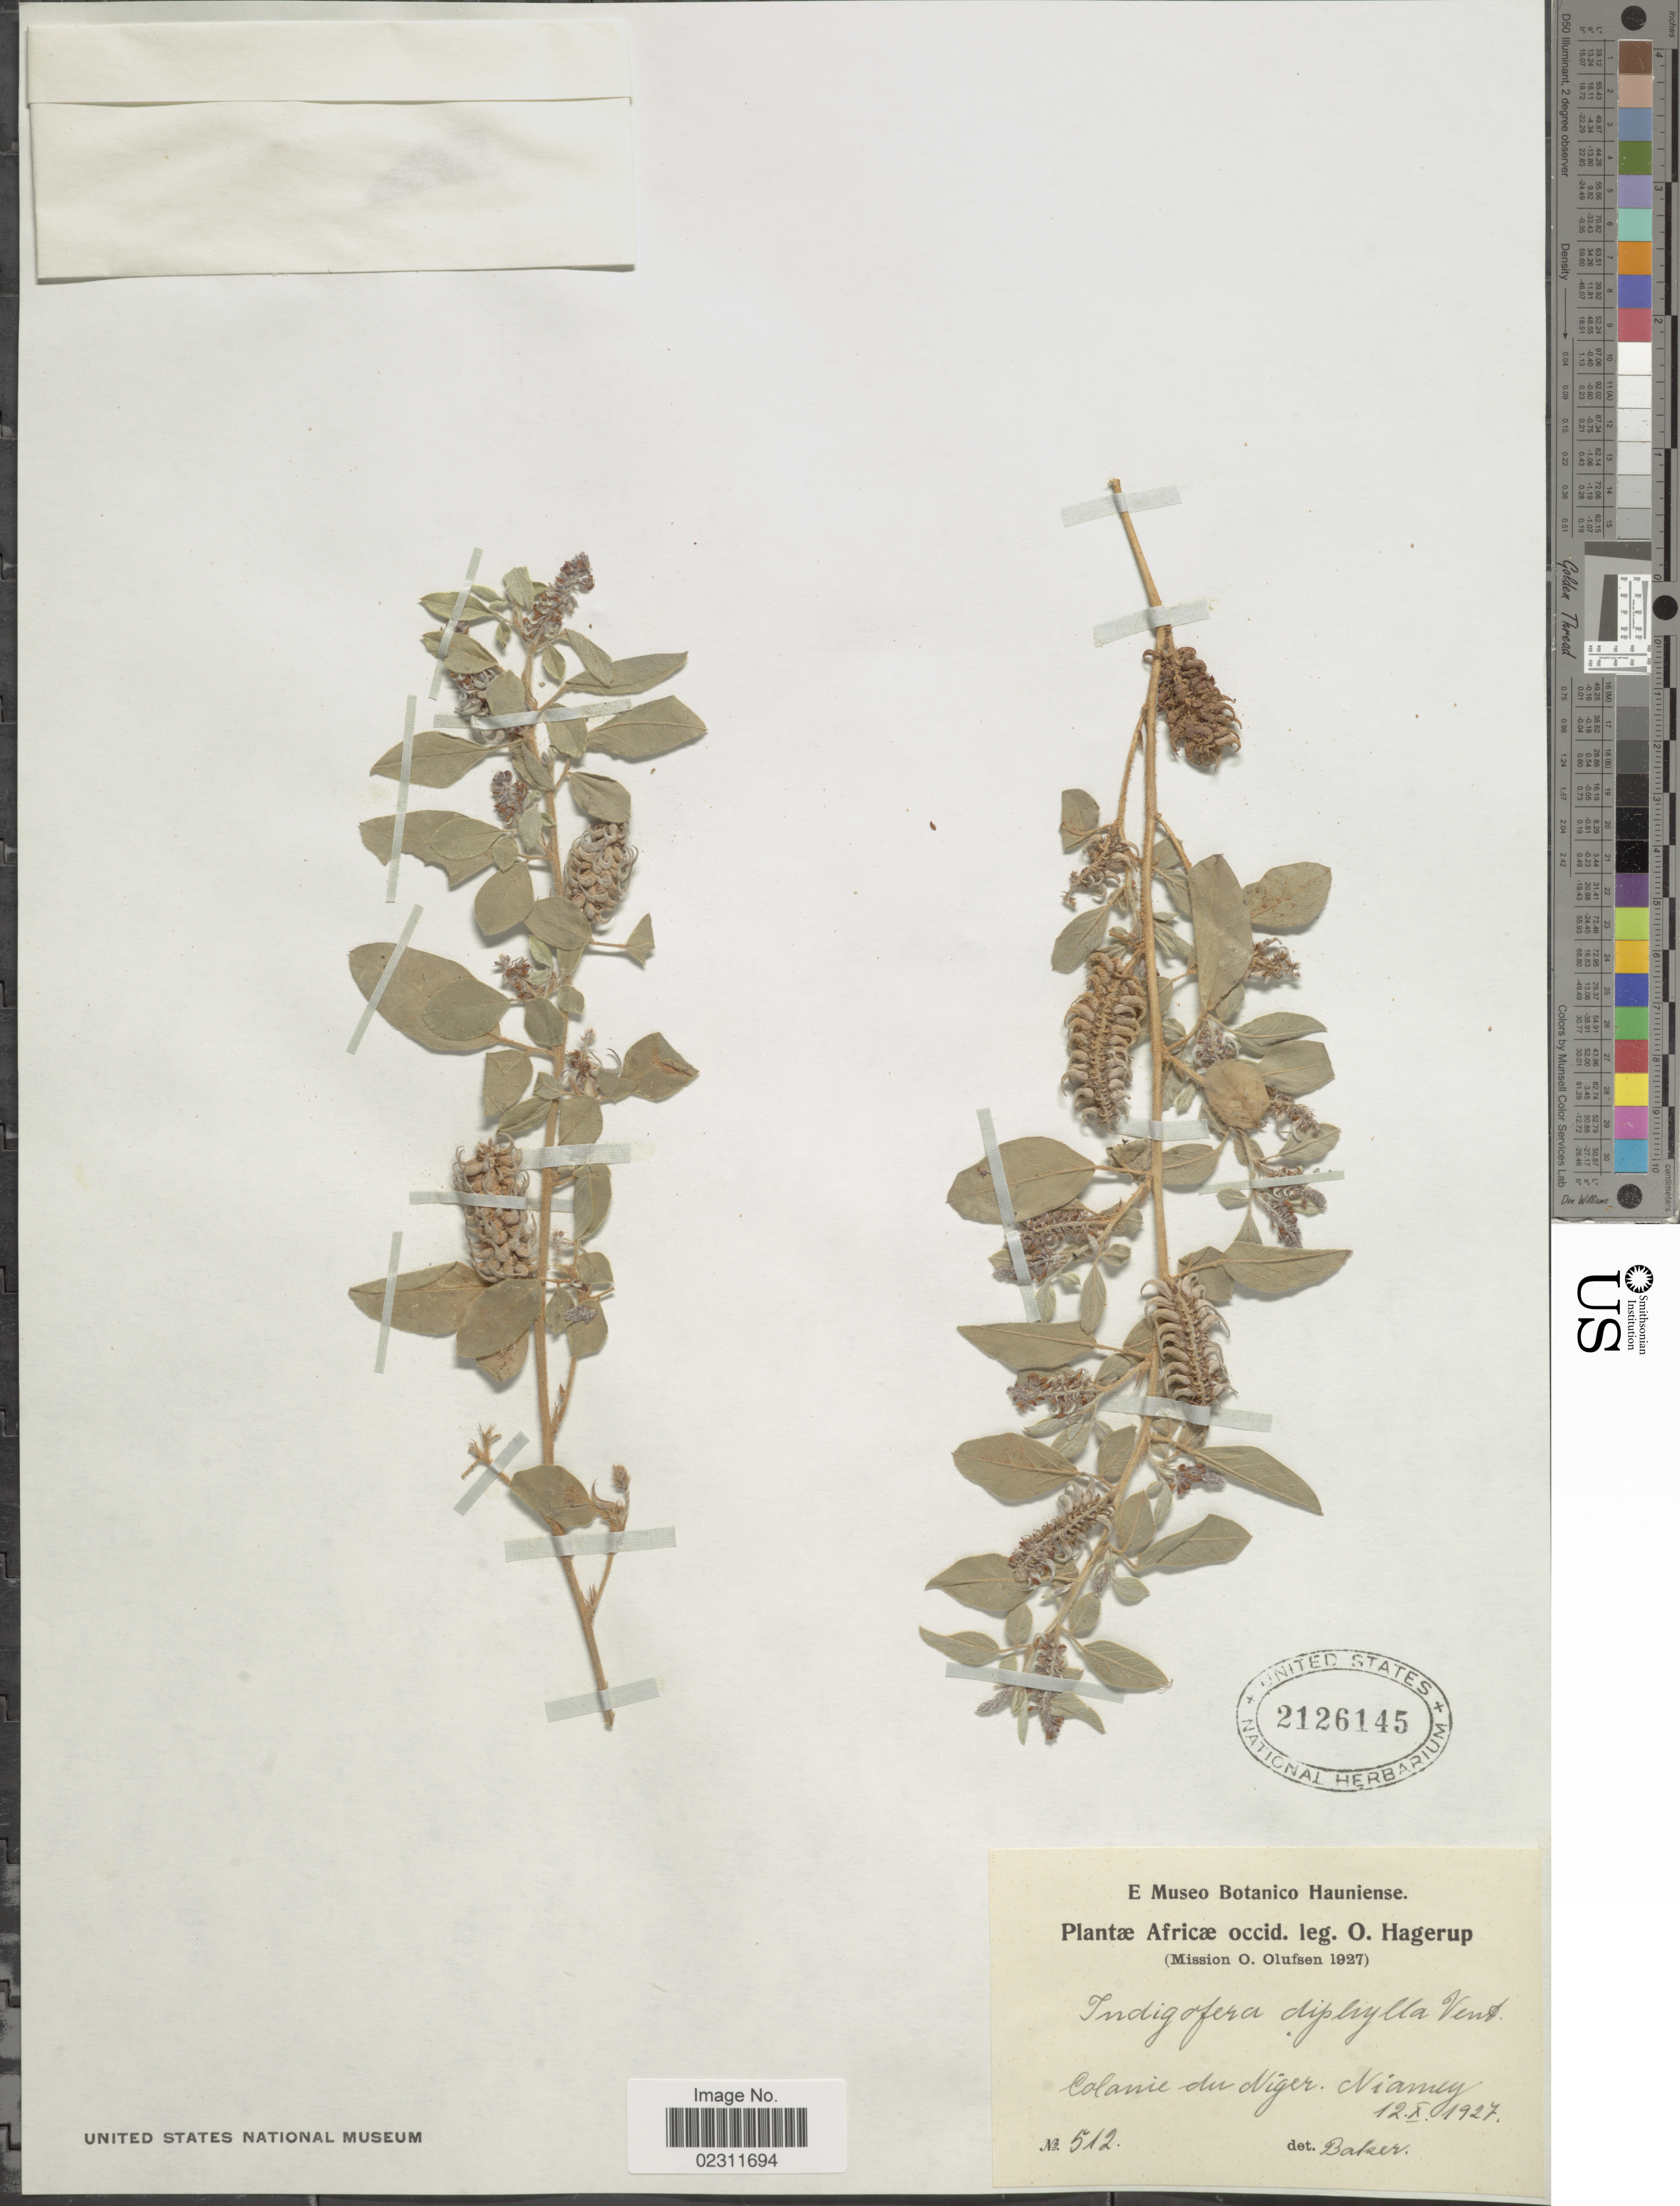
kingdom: Plantae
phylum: Tracheophyta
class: Magnoliopsida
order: Fabales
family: Fabaceae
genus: Indigofera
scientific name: Indigofera diphylla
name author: Vent.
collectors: O. Hagerup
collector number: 512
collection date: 1927-10-12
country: Niger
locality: Africae occid., Niger. Niamey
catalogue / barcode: US 2126145